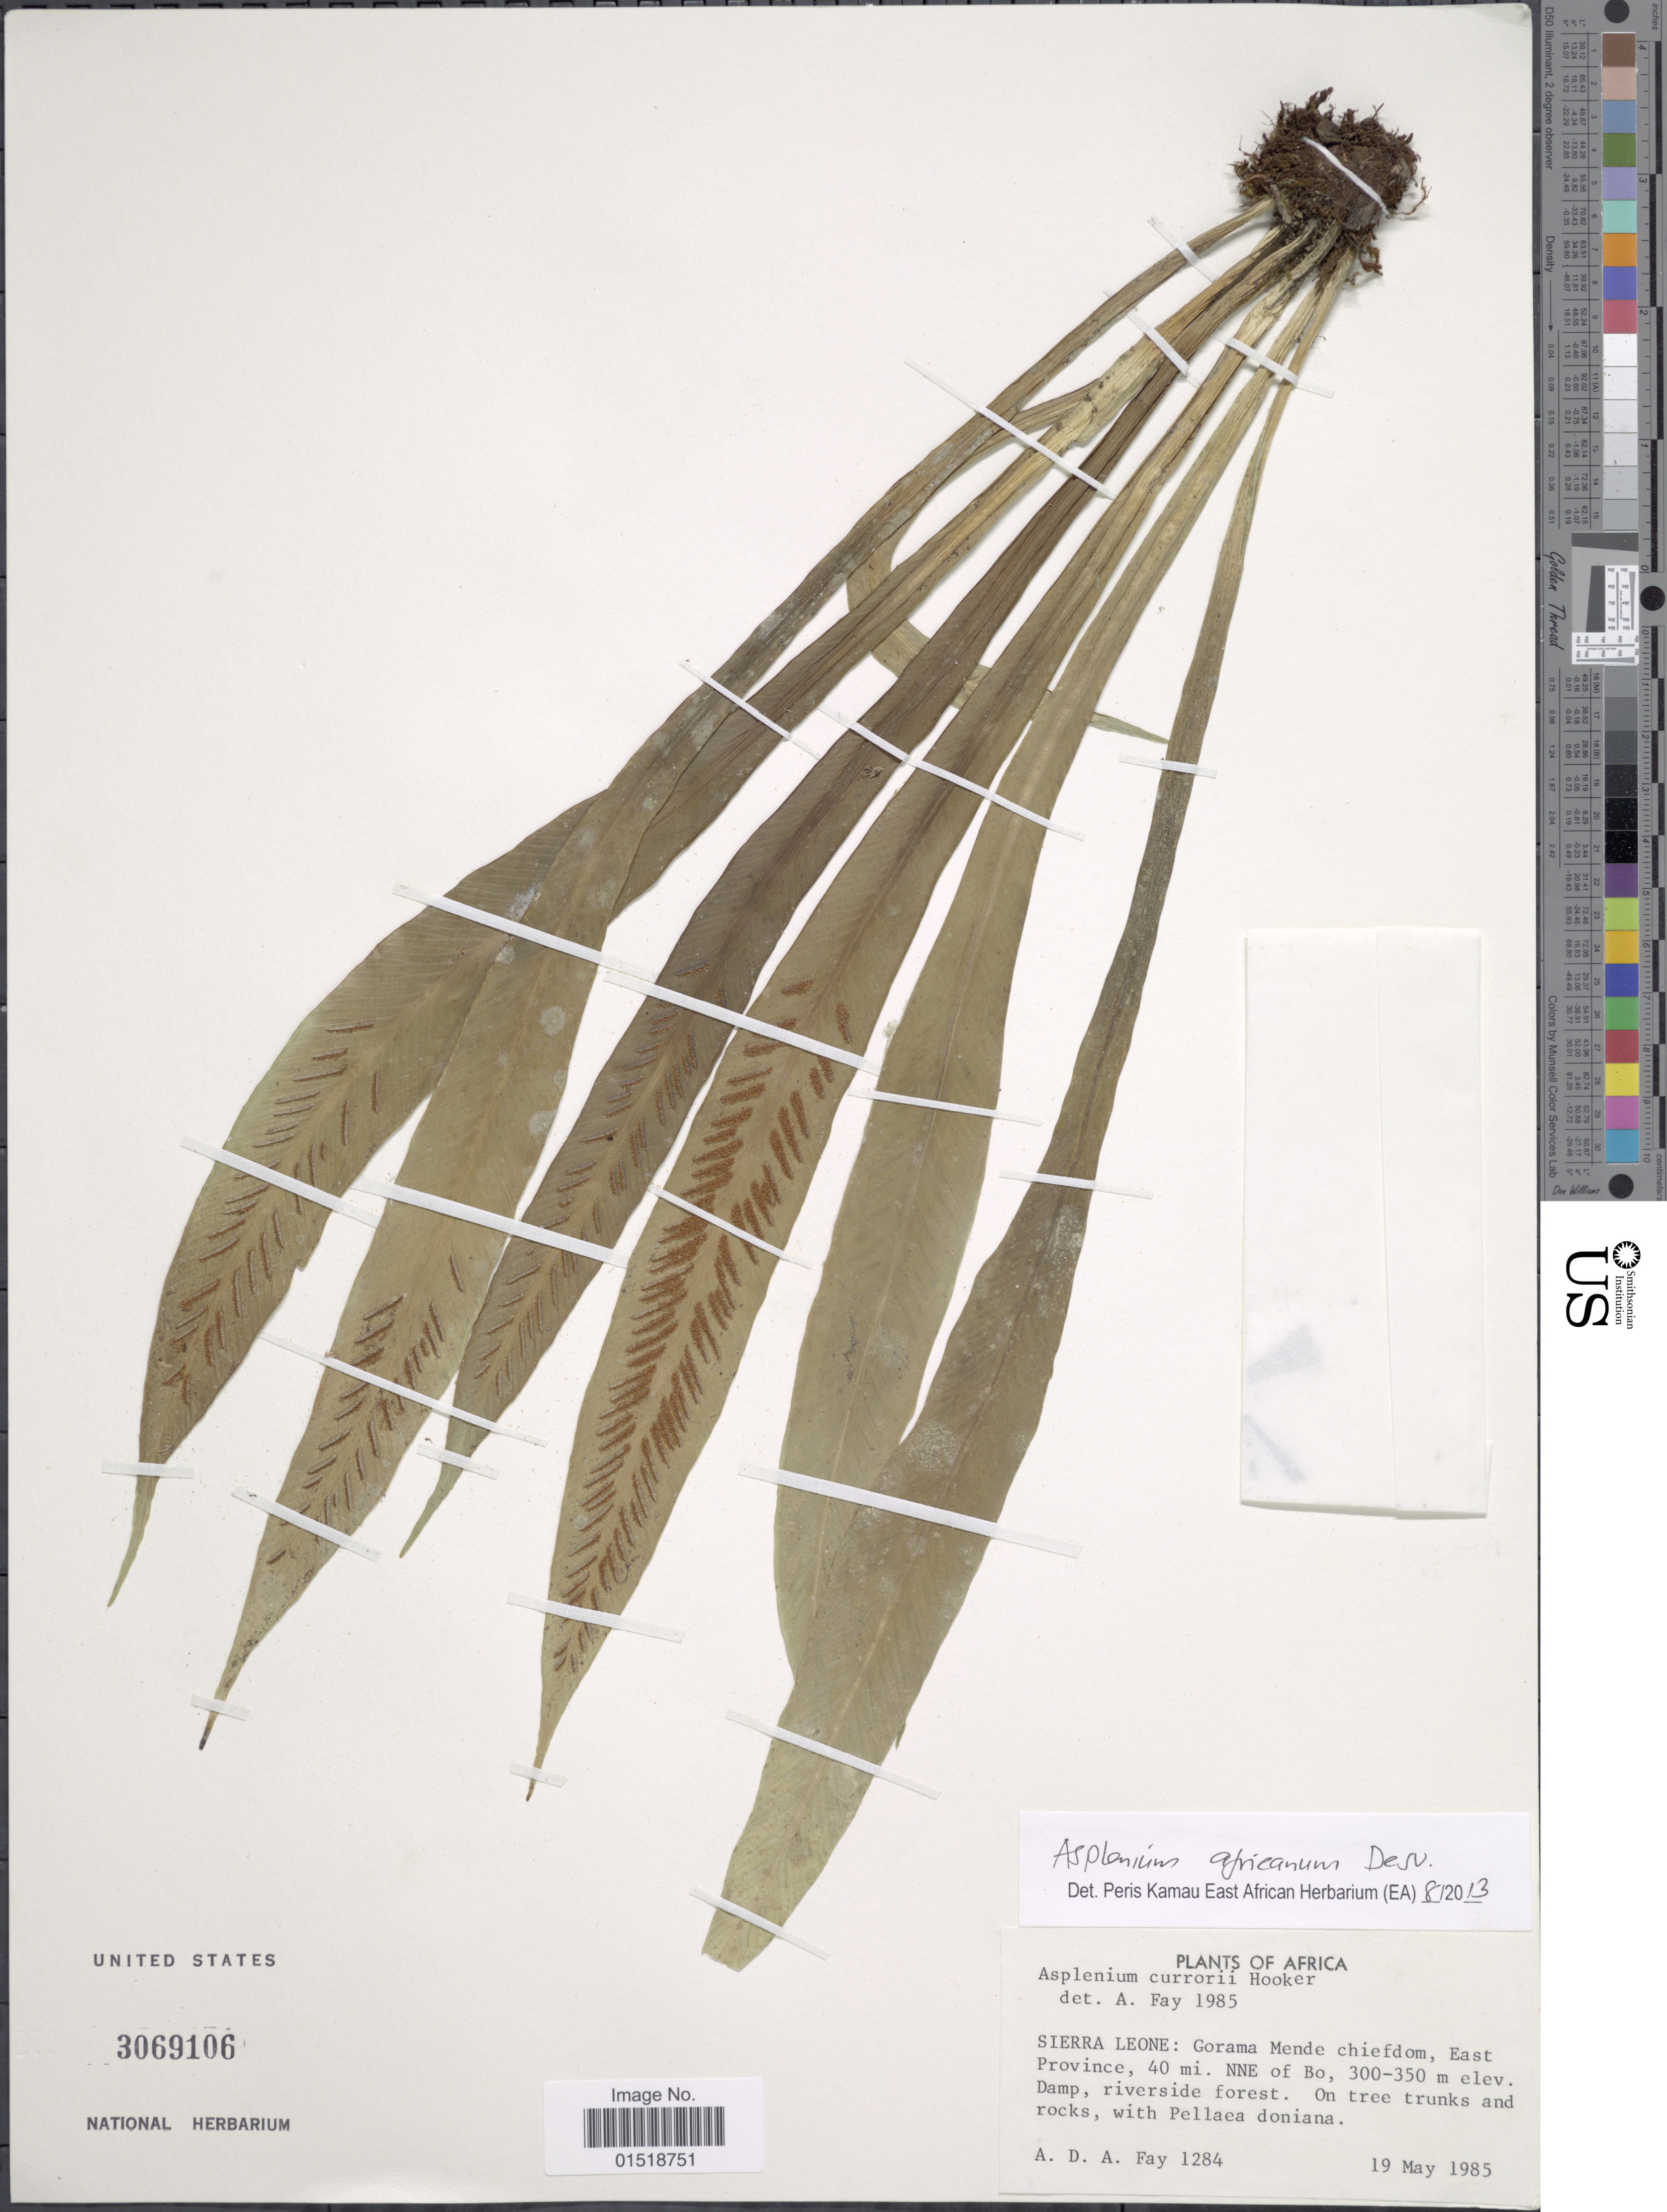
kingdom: Plantae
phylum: Tracheophyta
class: Polypodiopsida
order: Polypodiales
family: Aspleniaceae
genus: Asplenium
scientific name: Asplenium africanum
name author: Desv.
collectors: A. Fay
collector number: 1284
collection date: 1985-05-19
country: Sierra Leone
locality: Africa. Gorama Mende chiefdom, East Province, 40 mi. NNE of Bo.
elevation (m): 300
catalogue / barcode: US 3069106